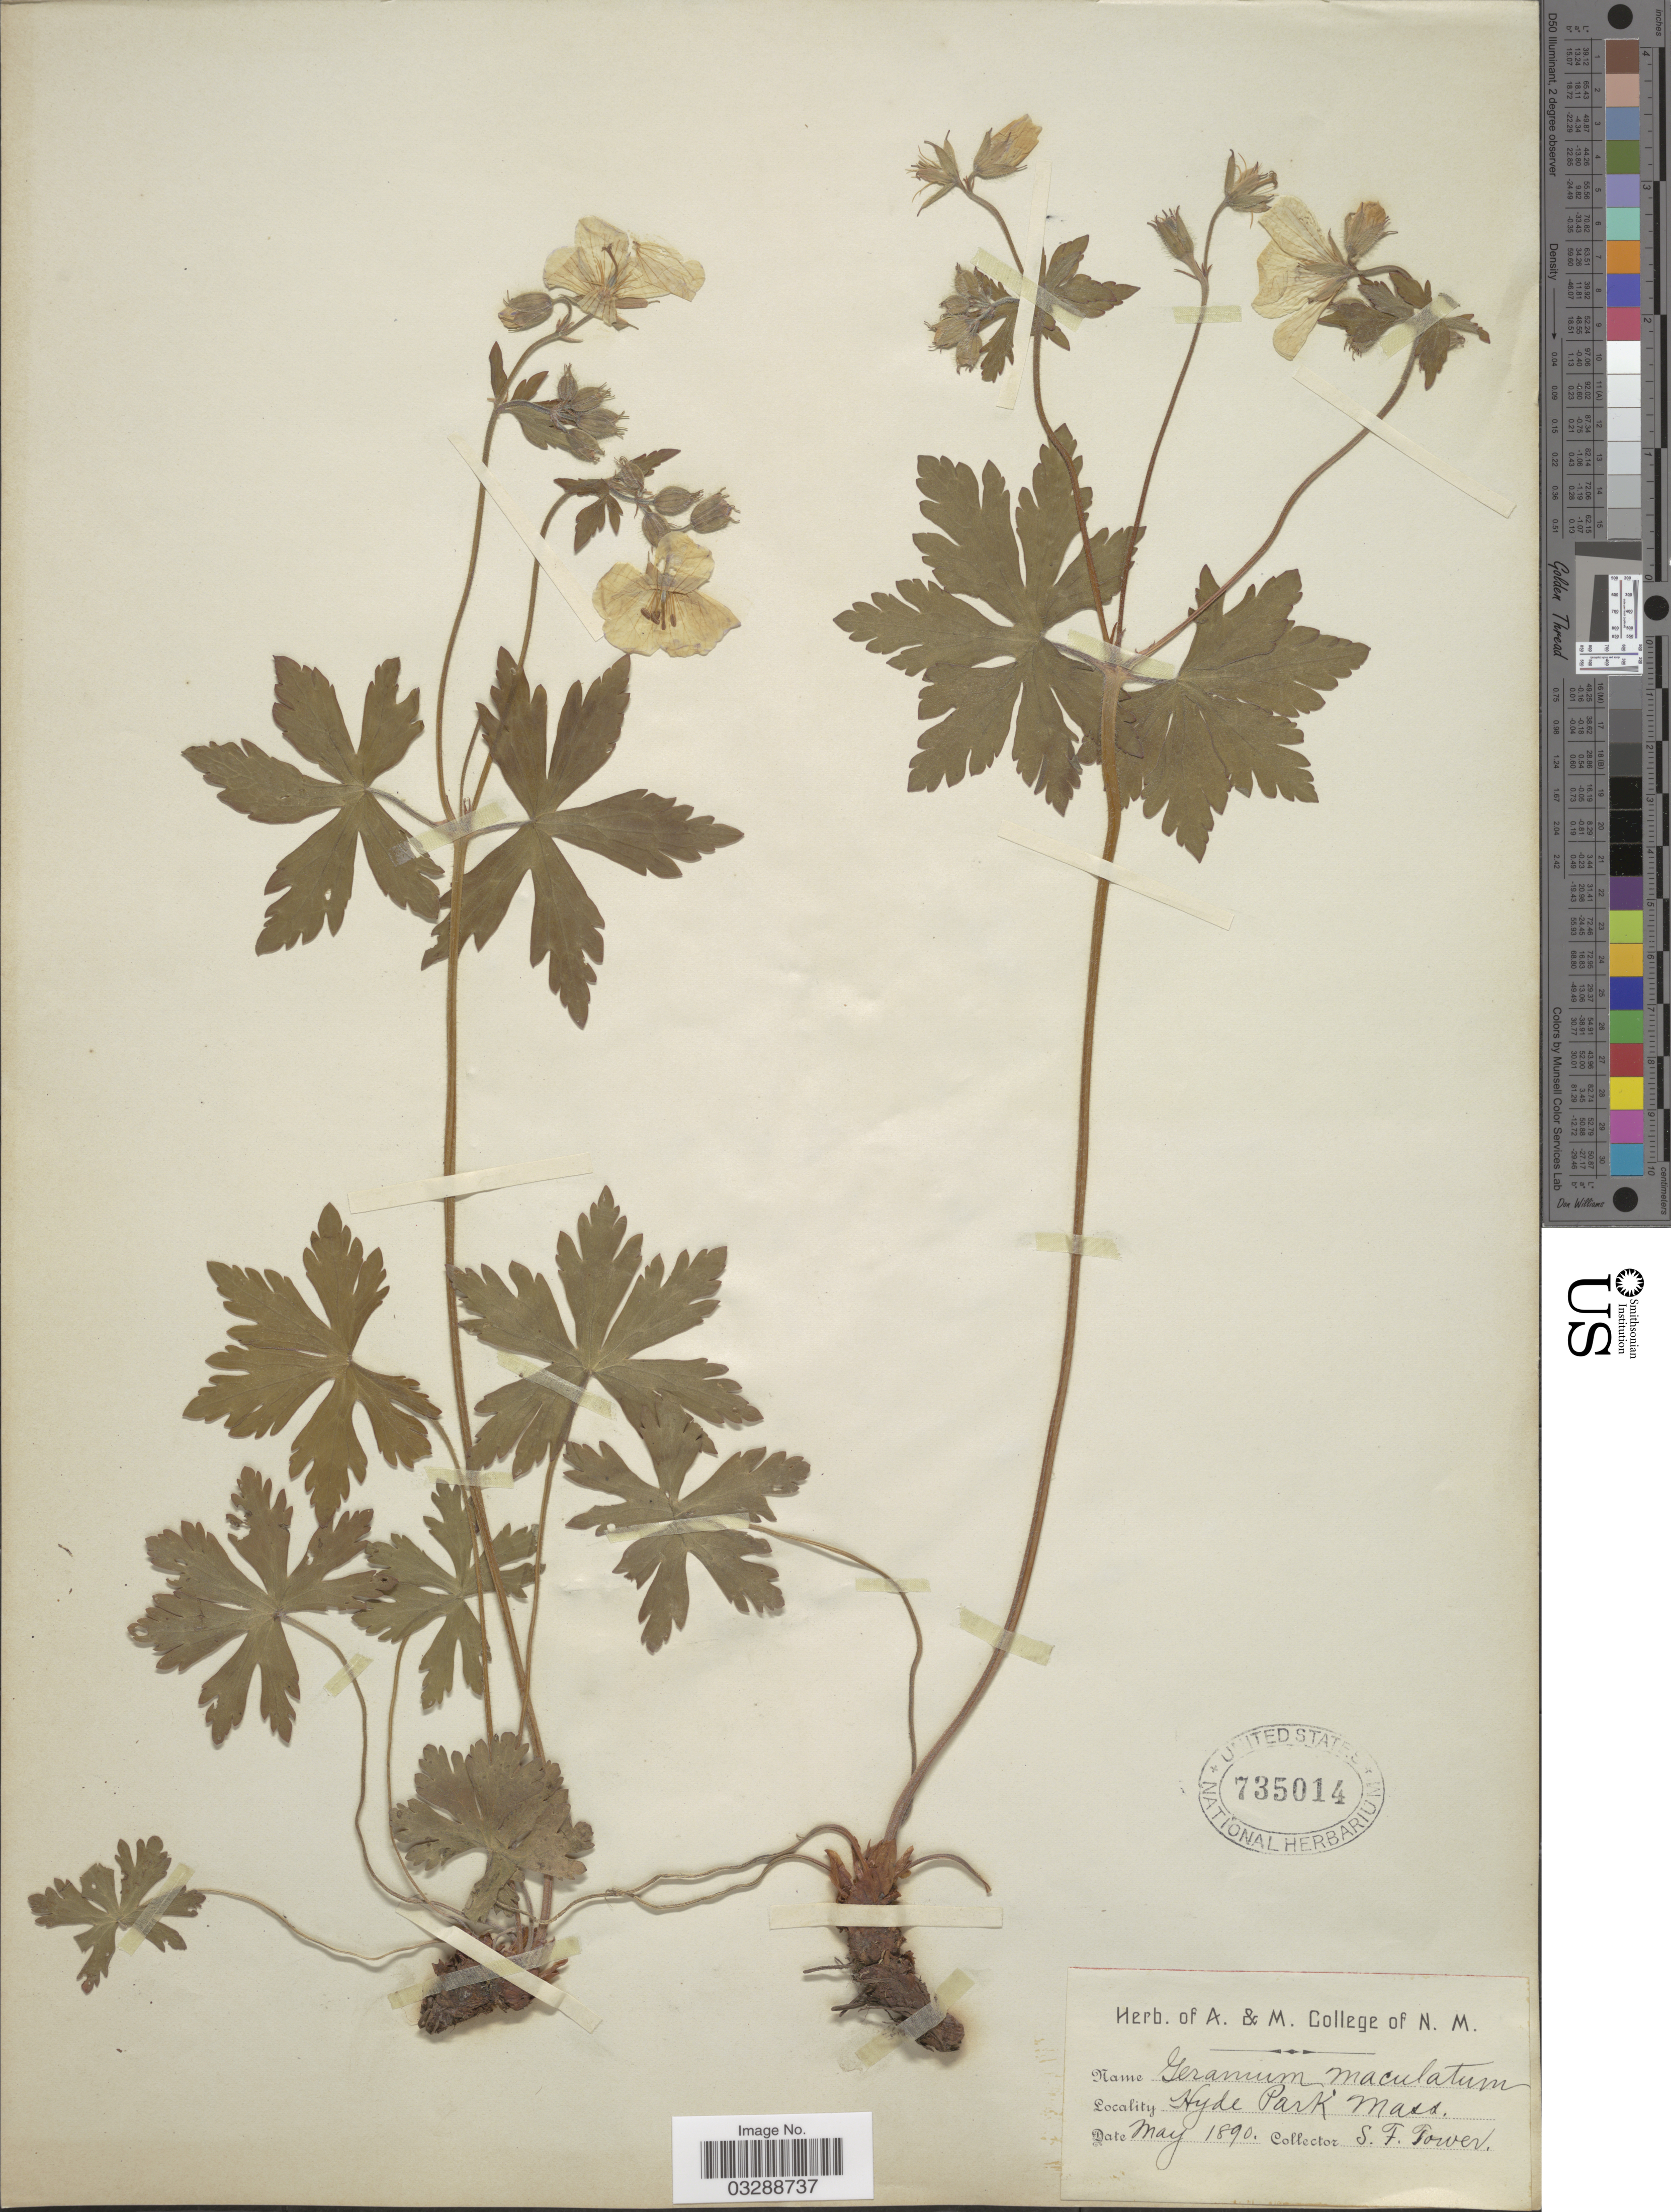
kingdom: Plantae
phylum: Tracheophyta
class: Magnoliopsida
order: Geraniales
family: Geraniaceae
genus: Geranium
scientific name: Geranium maculatum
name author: L.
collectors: S. Tower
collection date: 1890-05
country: United States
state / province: Massachusetts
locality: Hyde Park.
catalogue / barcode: US 735014